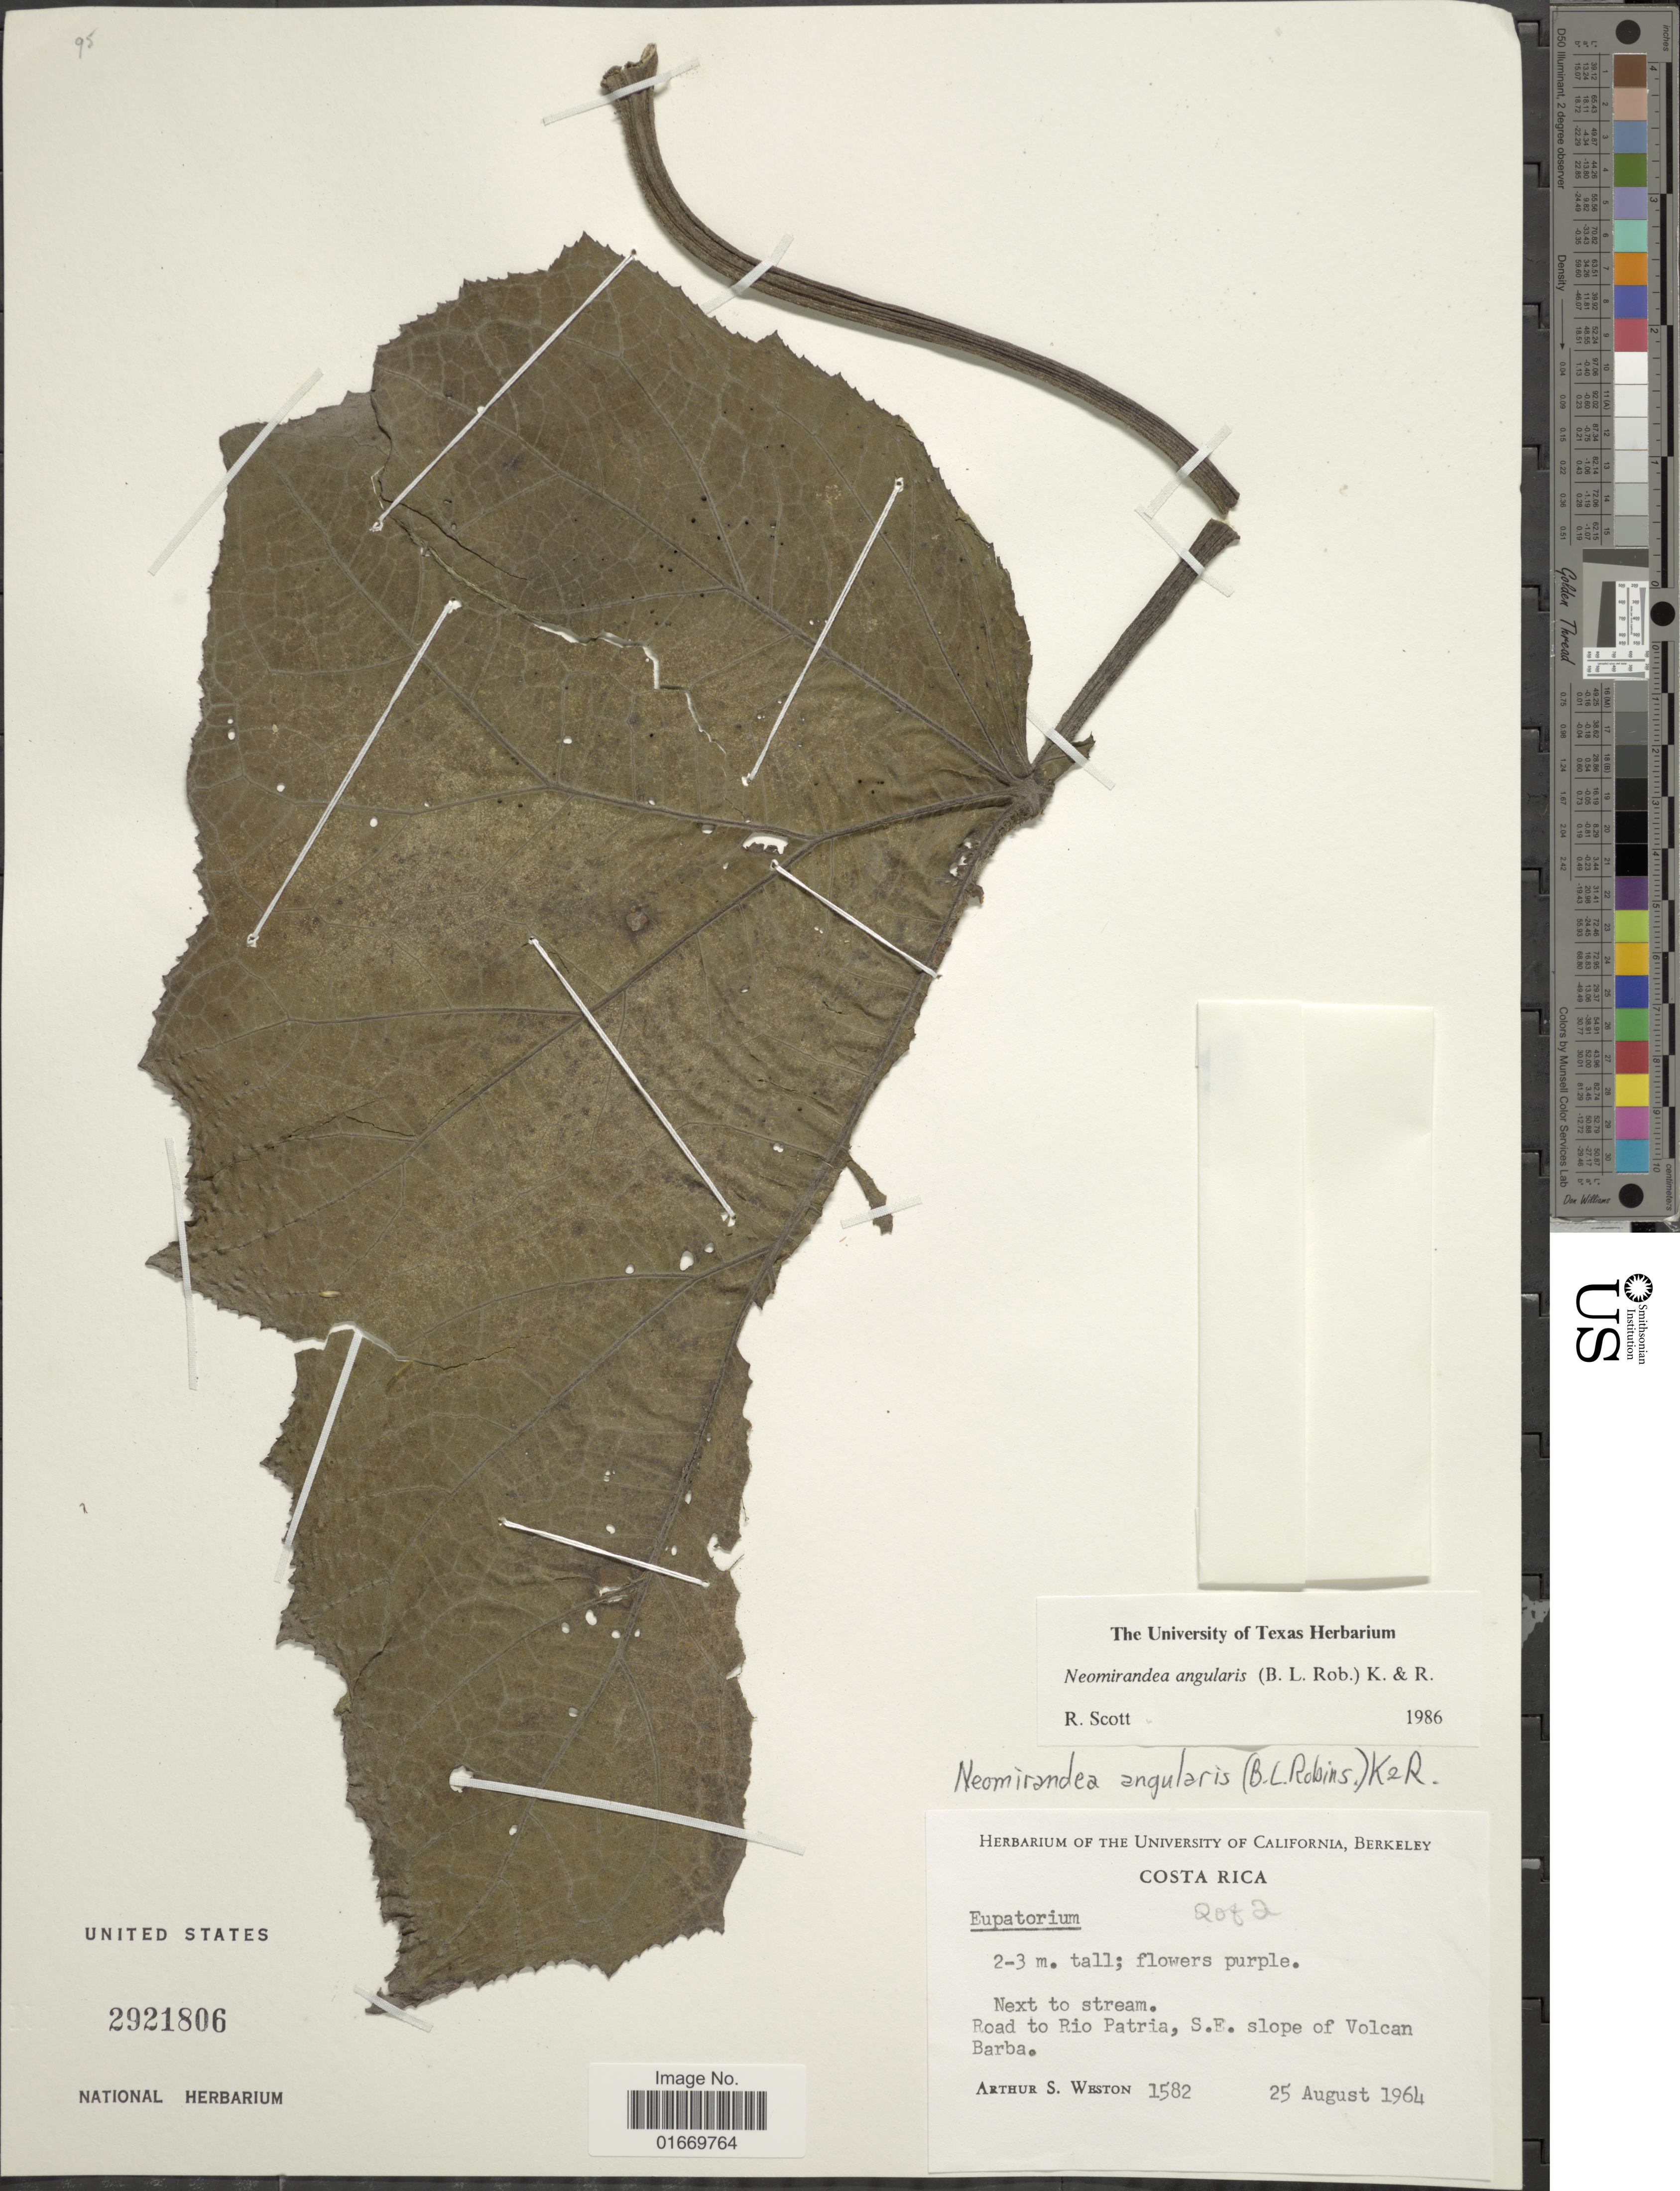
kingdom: Plantae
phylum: Tracheophyta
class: Magnoliopsida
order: Asterales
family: Asteraceae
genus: Neomirandea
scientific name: Neomirandea angularis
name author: (B.L. Rob.) R.M. King & H. Rob.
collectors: A. Weston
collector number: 1582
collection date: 1964-08-25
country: Costa Rica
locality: Costa Rica. Next to stream. Road to Rio Patria, S. E. slope of Volcan Barba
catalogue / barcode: US 2921806